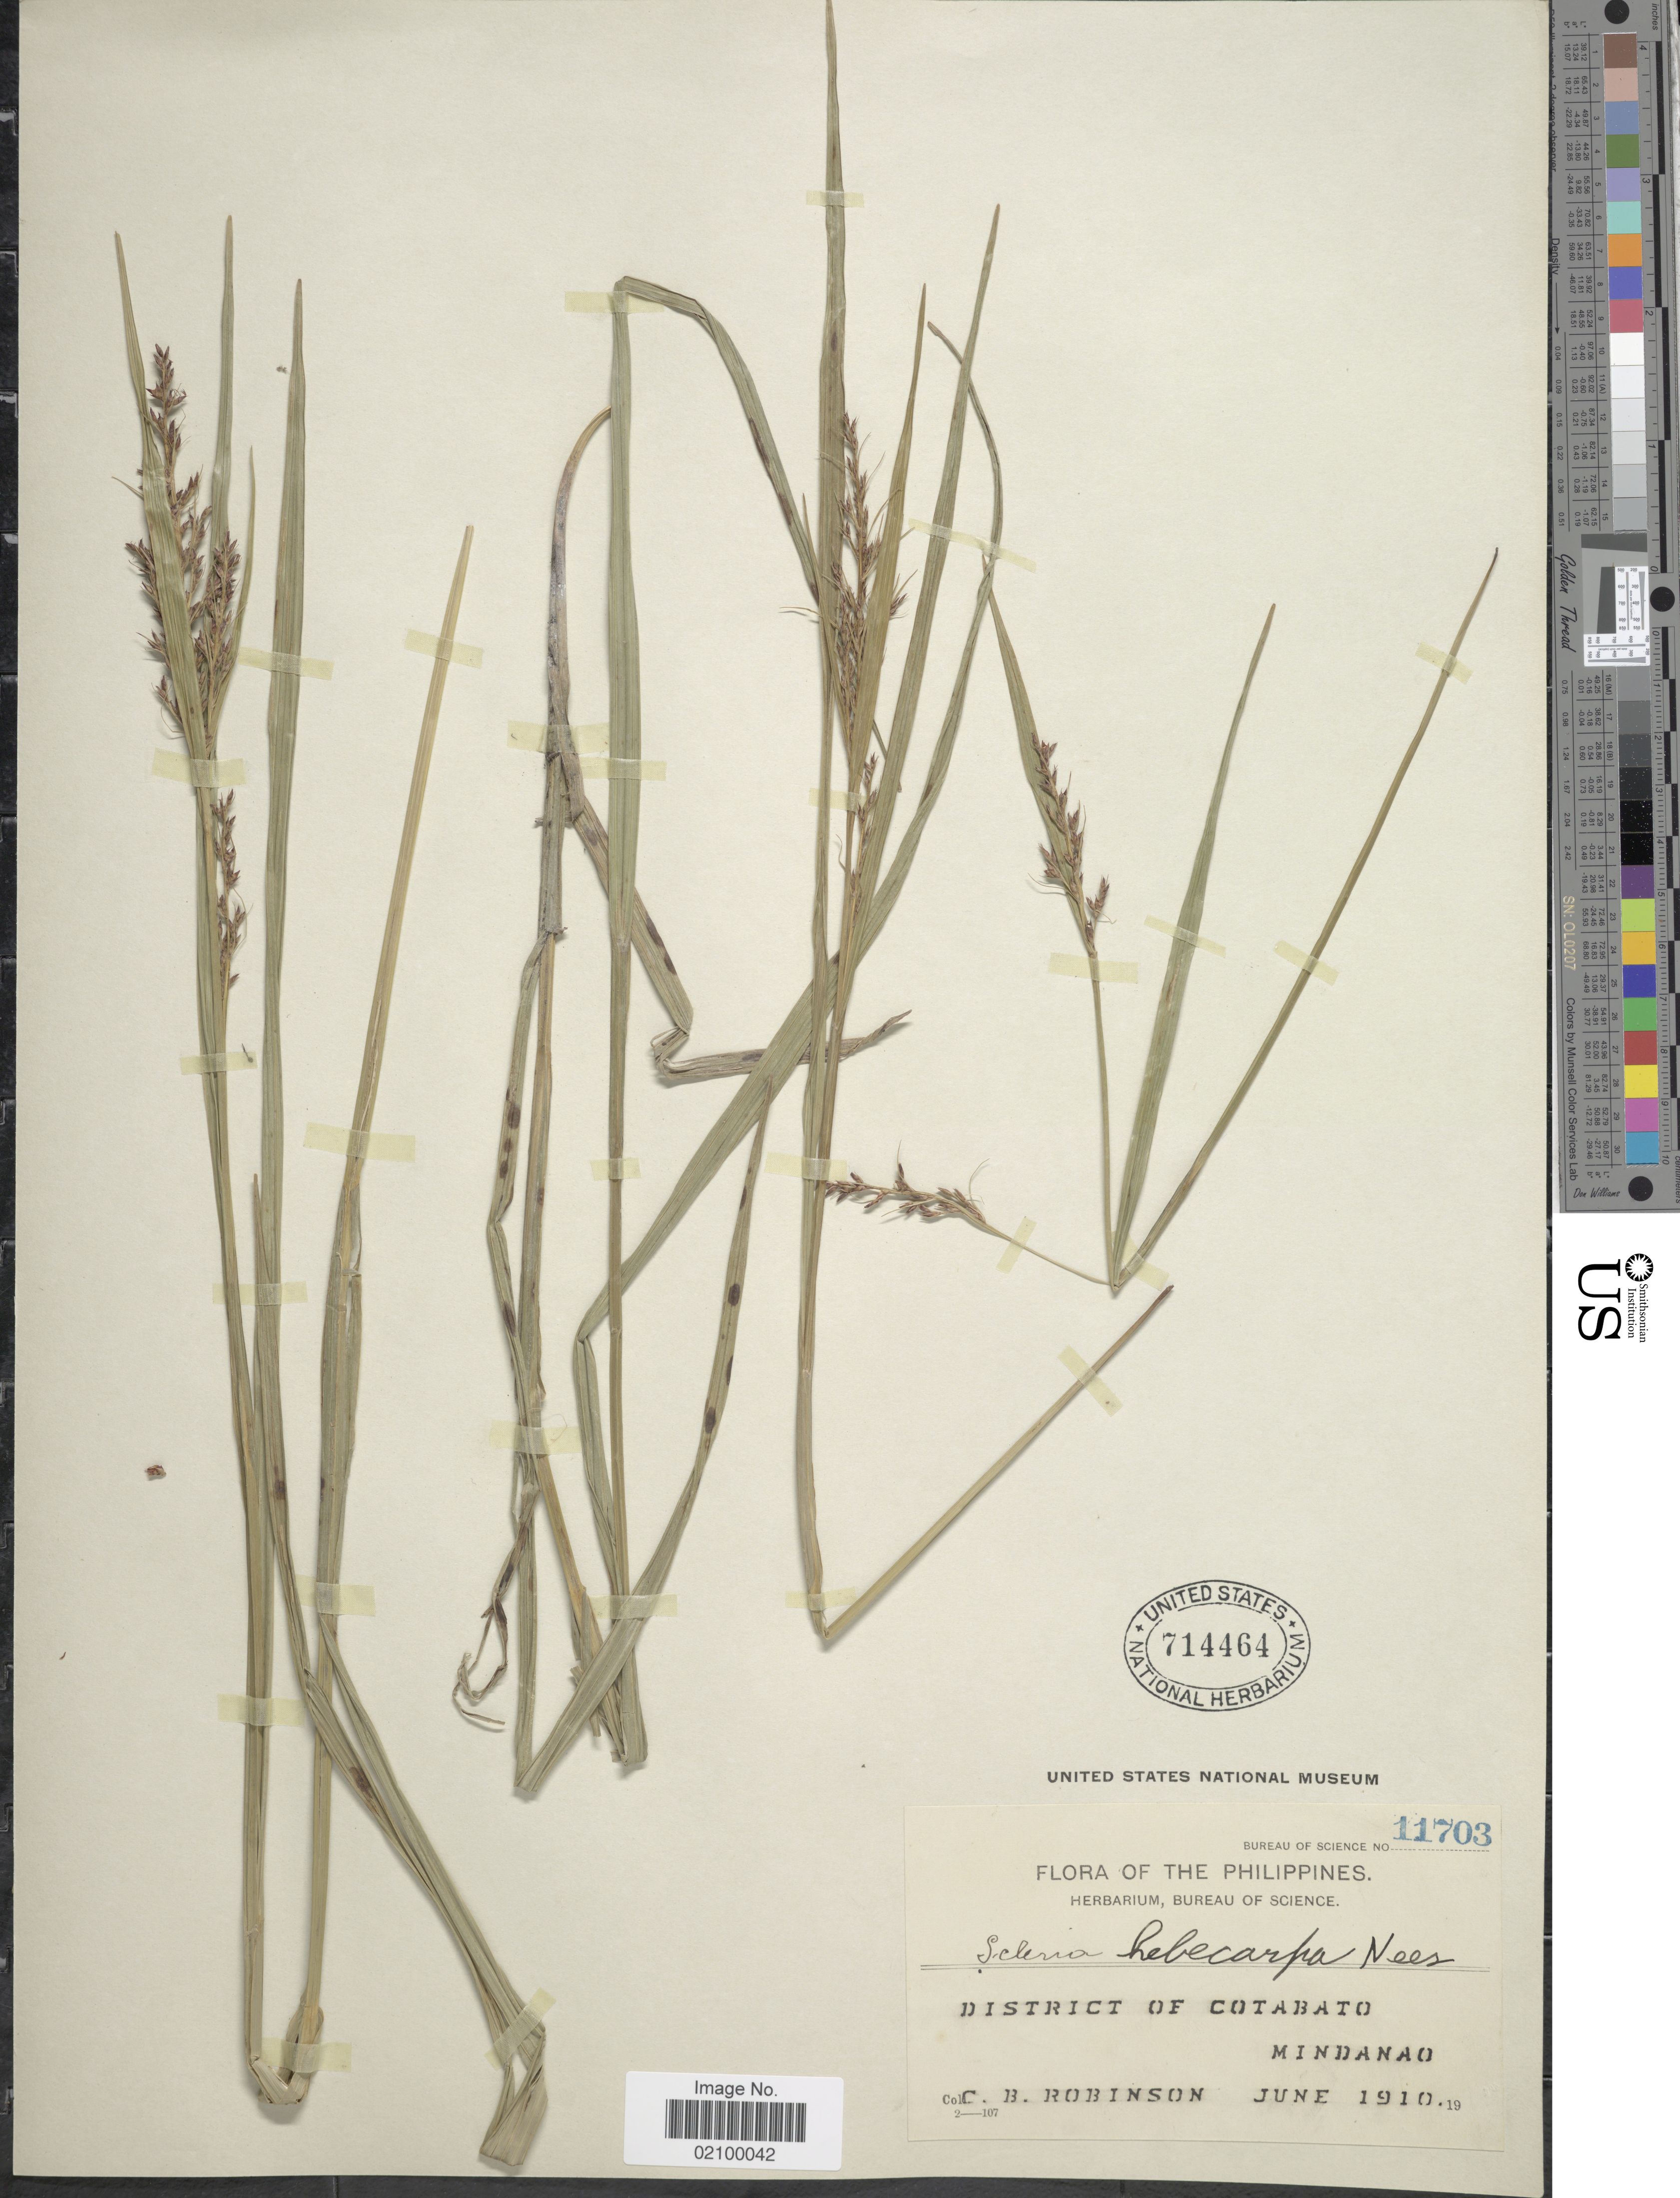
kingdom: Plantae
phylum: Tracheophyta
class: Liliopsida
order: Poales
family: Cyperaceae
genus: Scleria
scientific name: Scleria levis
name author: Retz.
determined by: Strong, Mark T., (BOT), Smithsonian Institution - National Museum of Natural History (UNITED STATES)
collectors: C. Robinson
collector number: Bureau of Science 11703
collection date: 1910-06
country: Philippines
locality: District of Cotabato, Mindanao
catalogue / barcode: US 714464